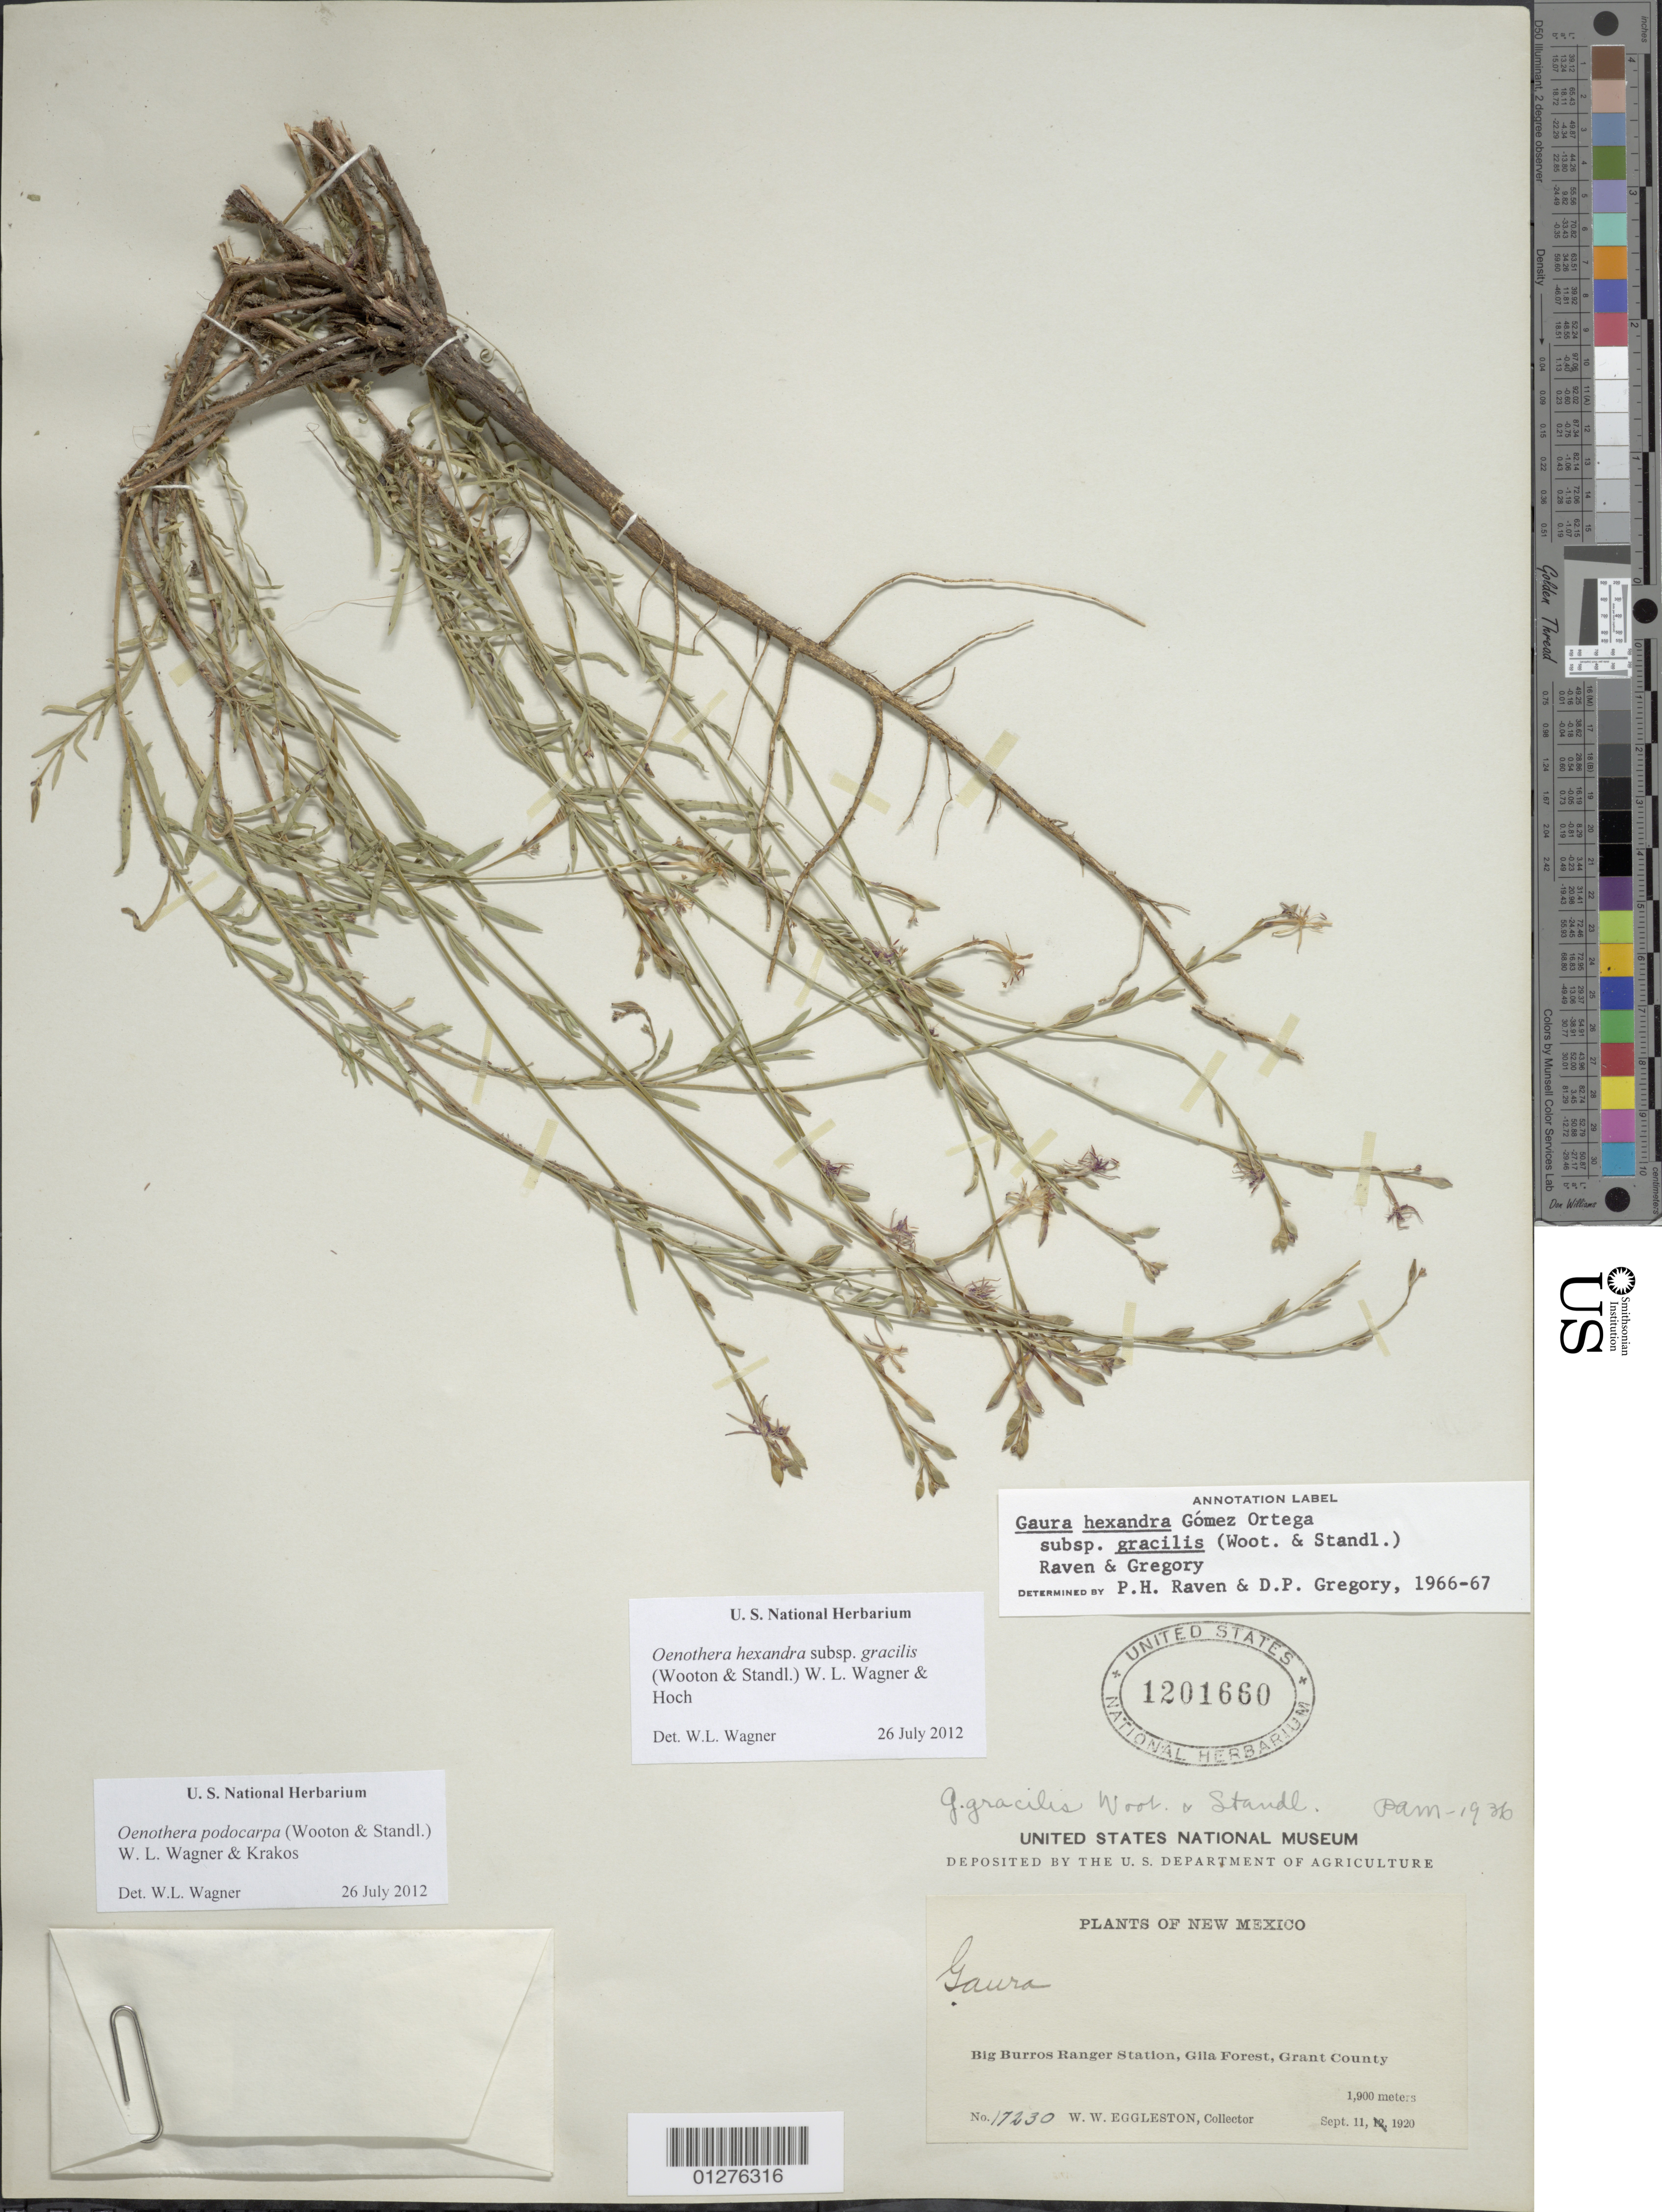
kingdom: Plantae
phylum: Tracheophyta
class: Magnoliopsida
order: Myrtales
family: Onagraceae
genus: Oenothera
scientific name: Oenothera podocarpa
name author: (Wooton & Standl.) Krakos & W.L. Wagner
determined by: Wagner, W. L., (BOT), Smithsonian Institution - National Museum of Natural History (UNITED STATES)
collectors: W. W. Eggleston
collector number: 17230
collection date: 1920-09-11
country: United States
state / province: New Mexico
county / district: Grant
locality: Big Burros Ranger Station, Gila Forest.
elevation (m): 1900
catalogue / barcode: US 1201660